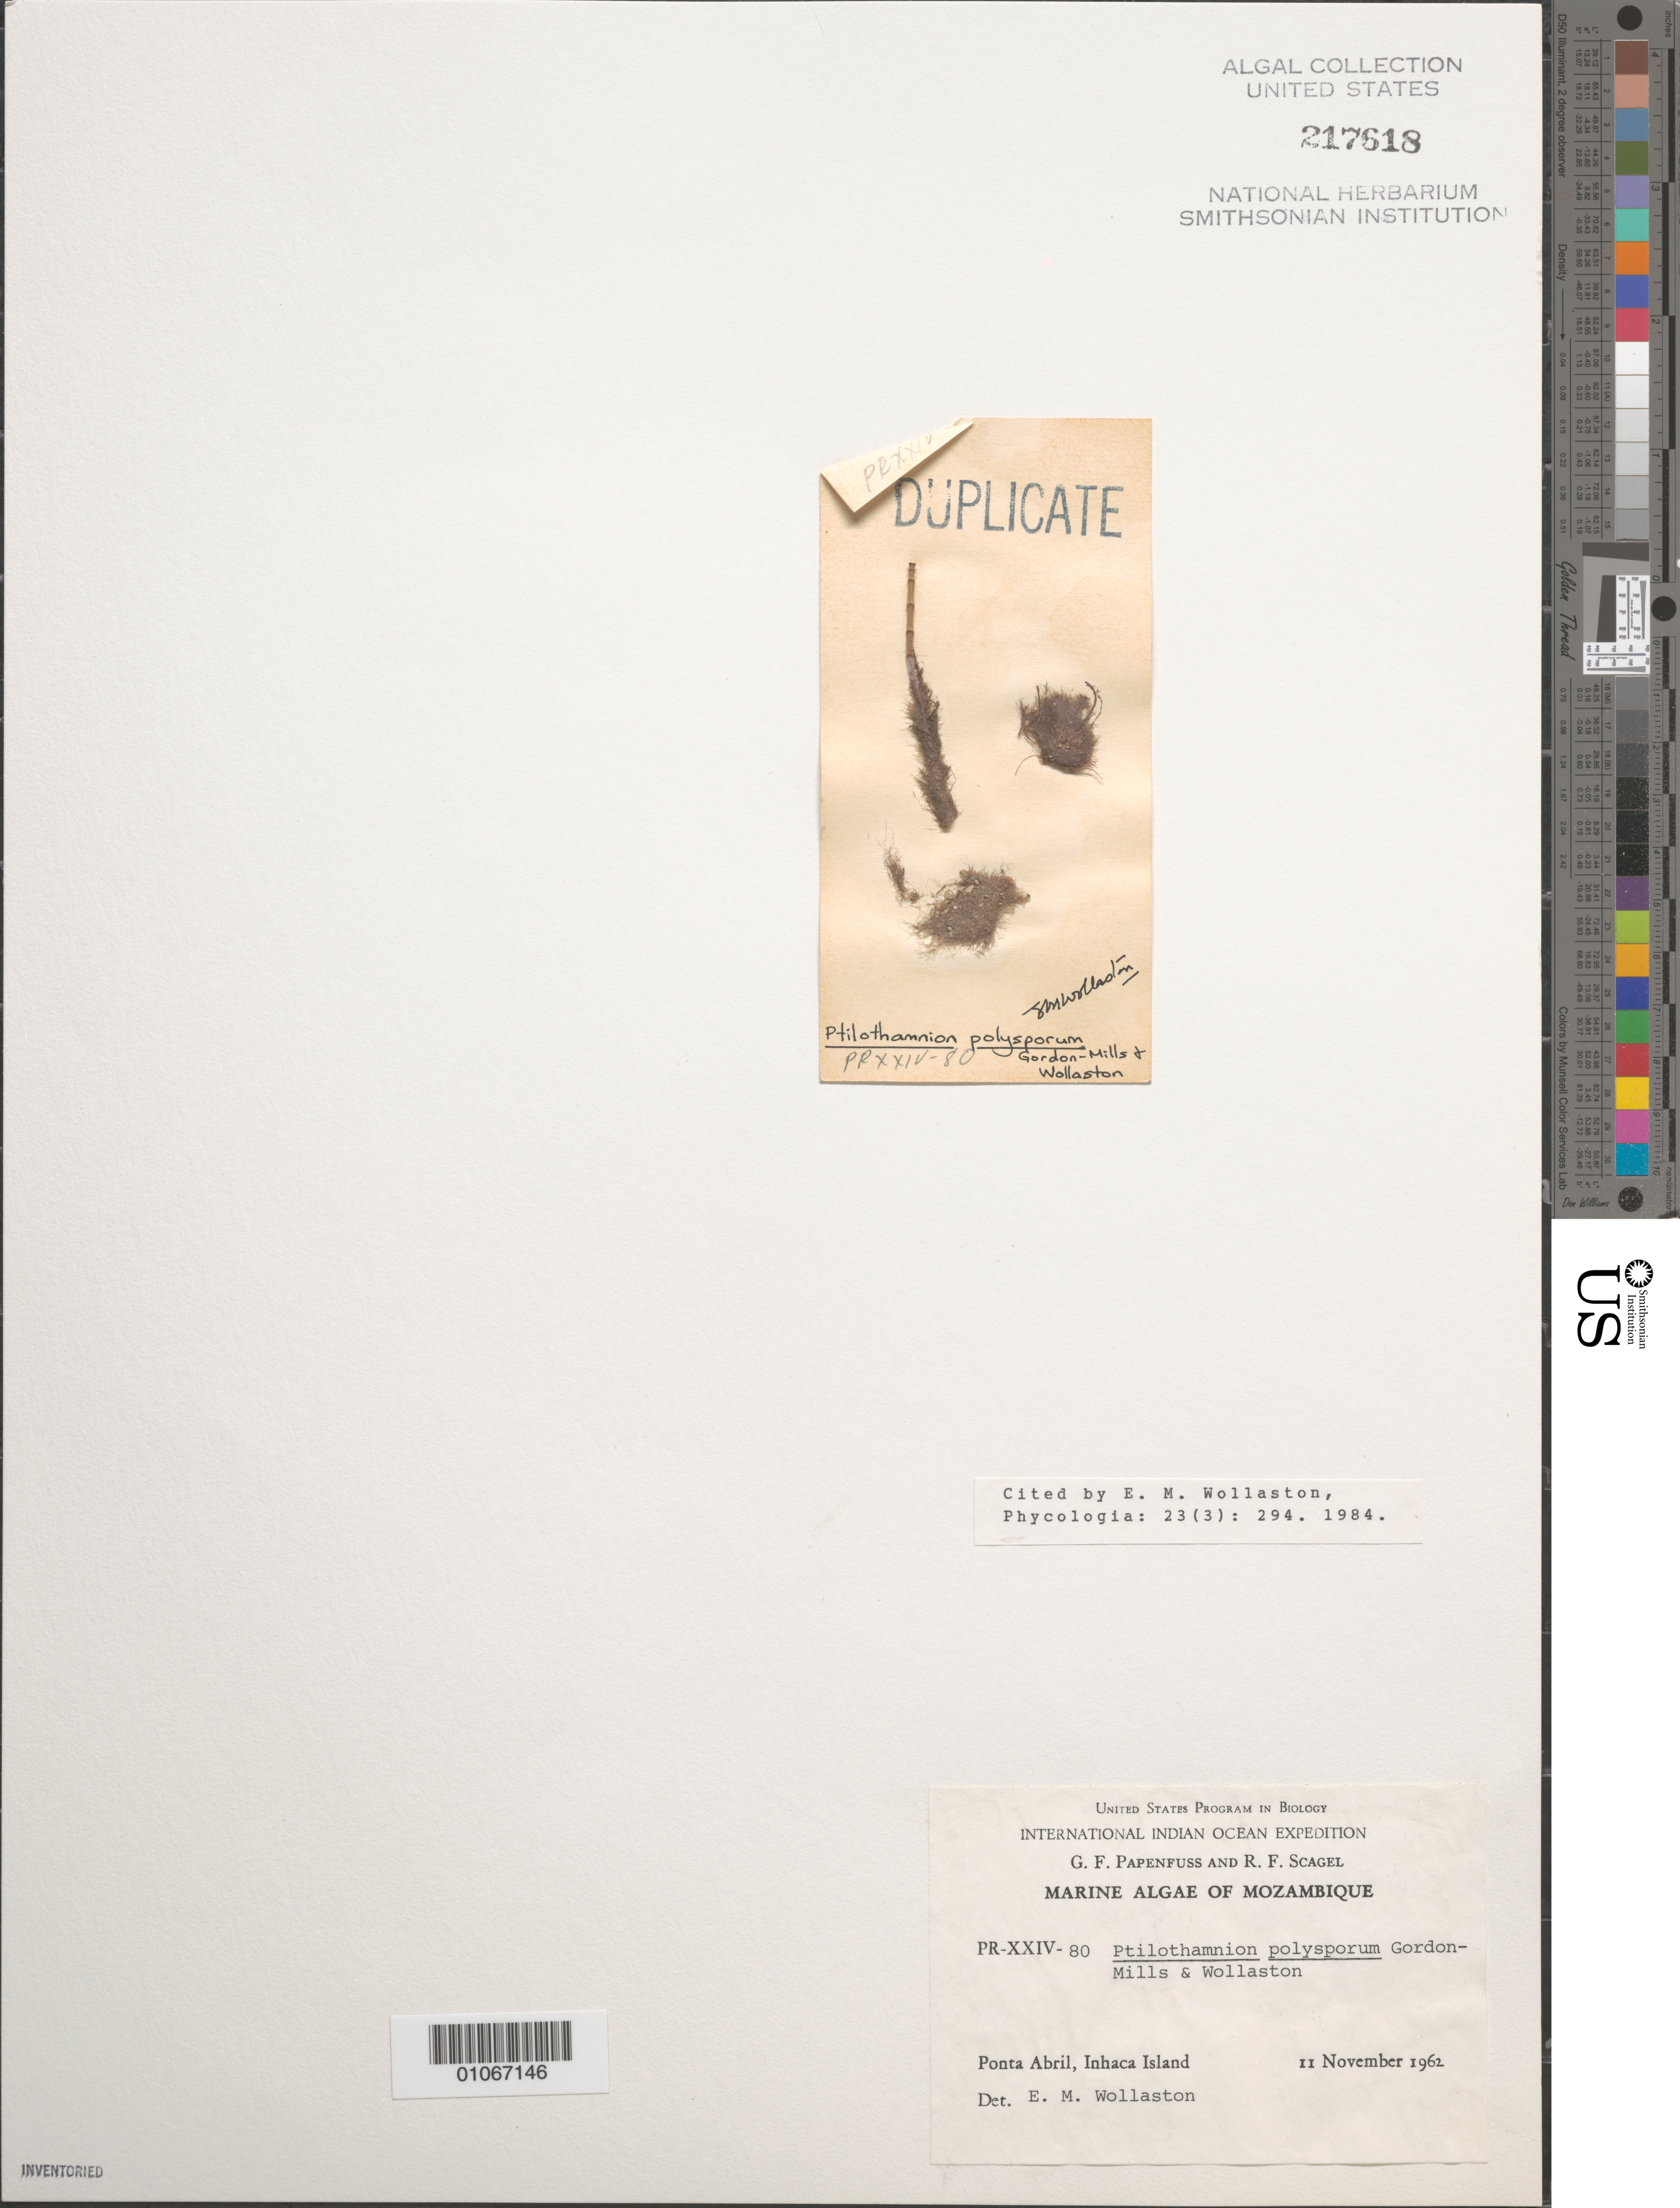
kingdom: Plantae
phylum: Rhodophyta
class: Florideophyceae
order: Ceramiales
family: Wrangeliaceae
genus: Ptilothamnion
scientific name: Ptilothamnion polysporum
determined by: Wollaston, E. M.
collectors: G. Papenfuss & R. F. Scagel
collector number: PR-XXIV-80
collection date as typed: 11 Nov 1962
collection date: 1962-11-11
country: Mozambique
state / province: Maputo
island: Inhaca Island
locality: Ponta Abril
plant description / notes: International Indian Ocean Expedition, 1962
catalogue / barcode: US 217618